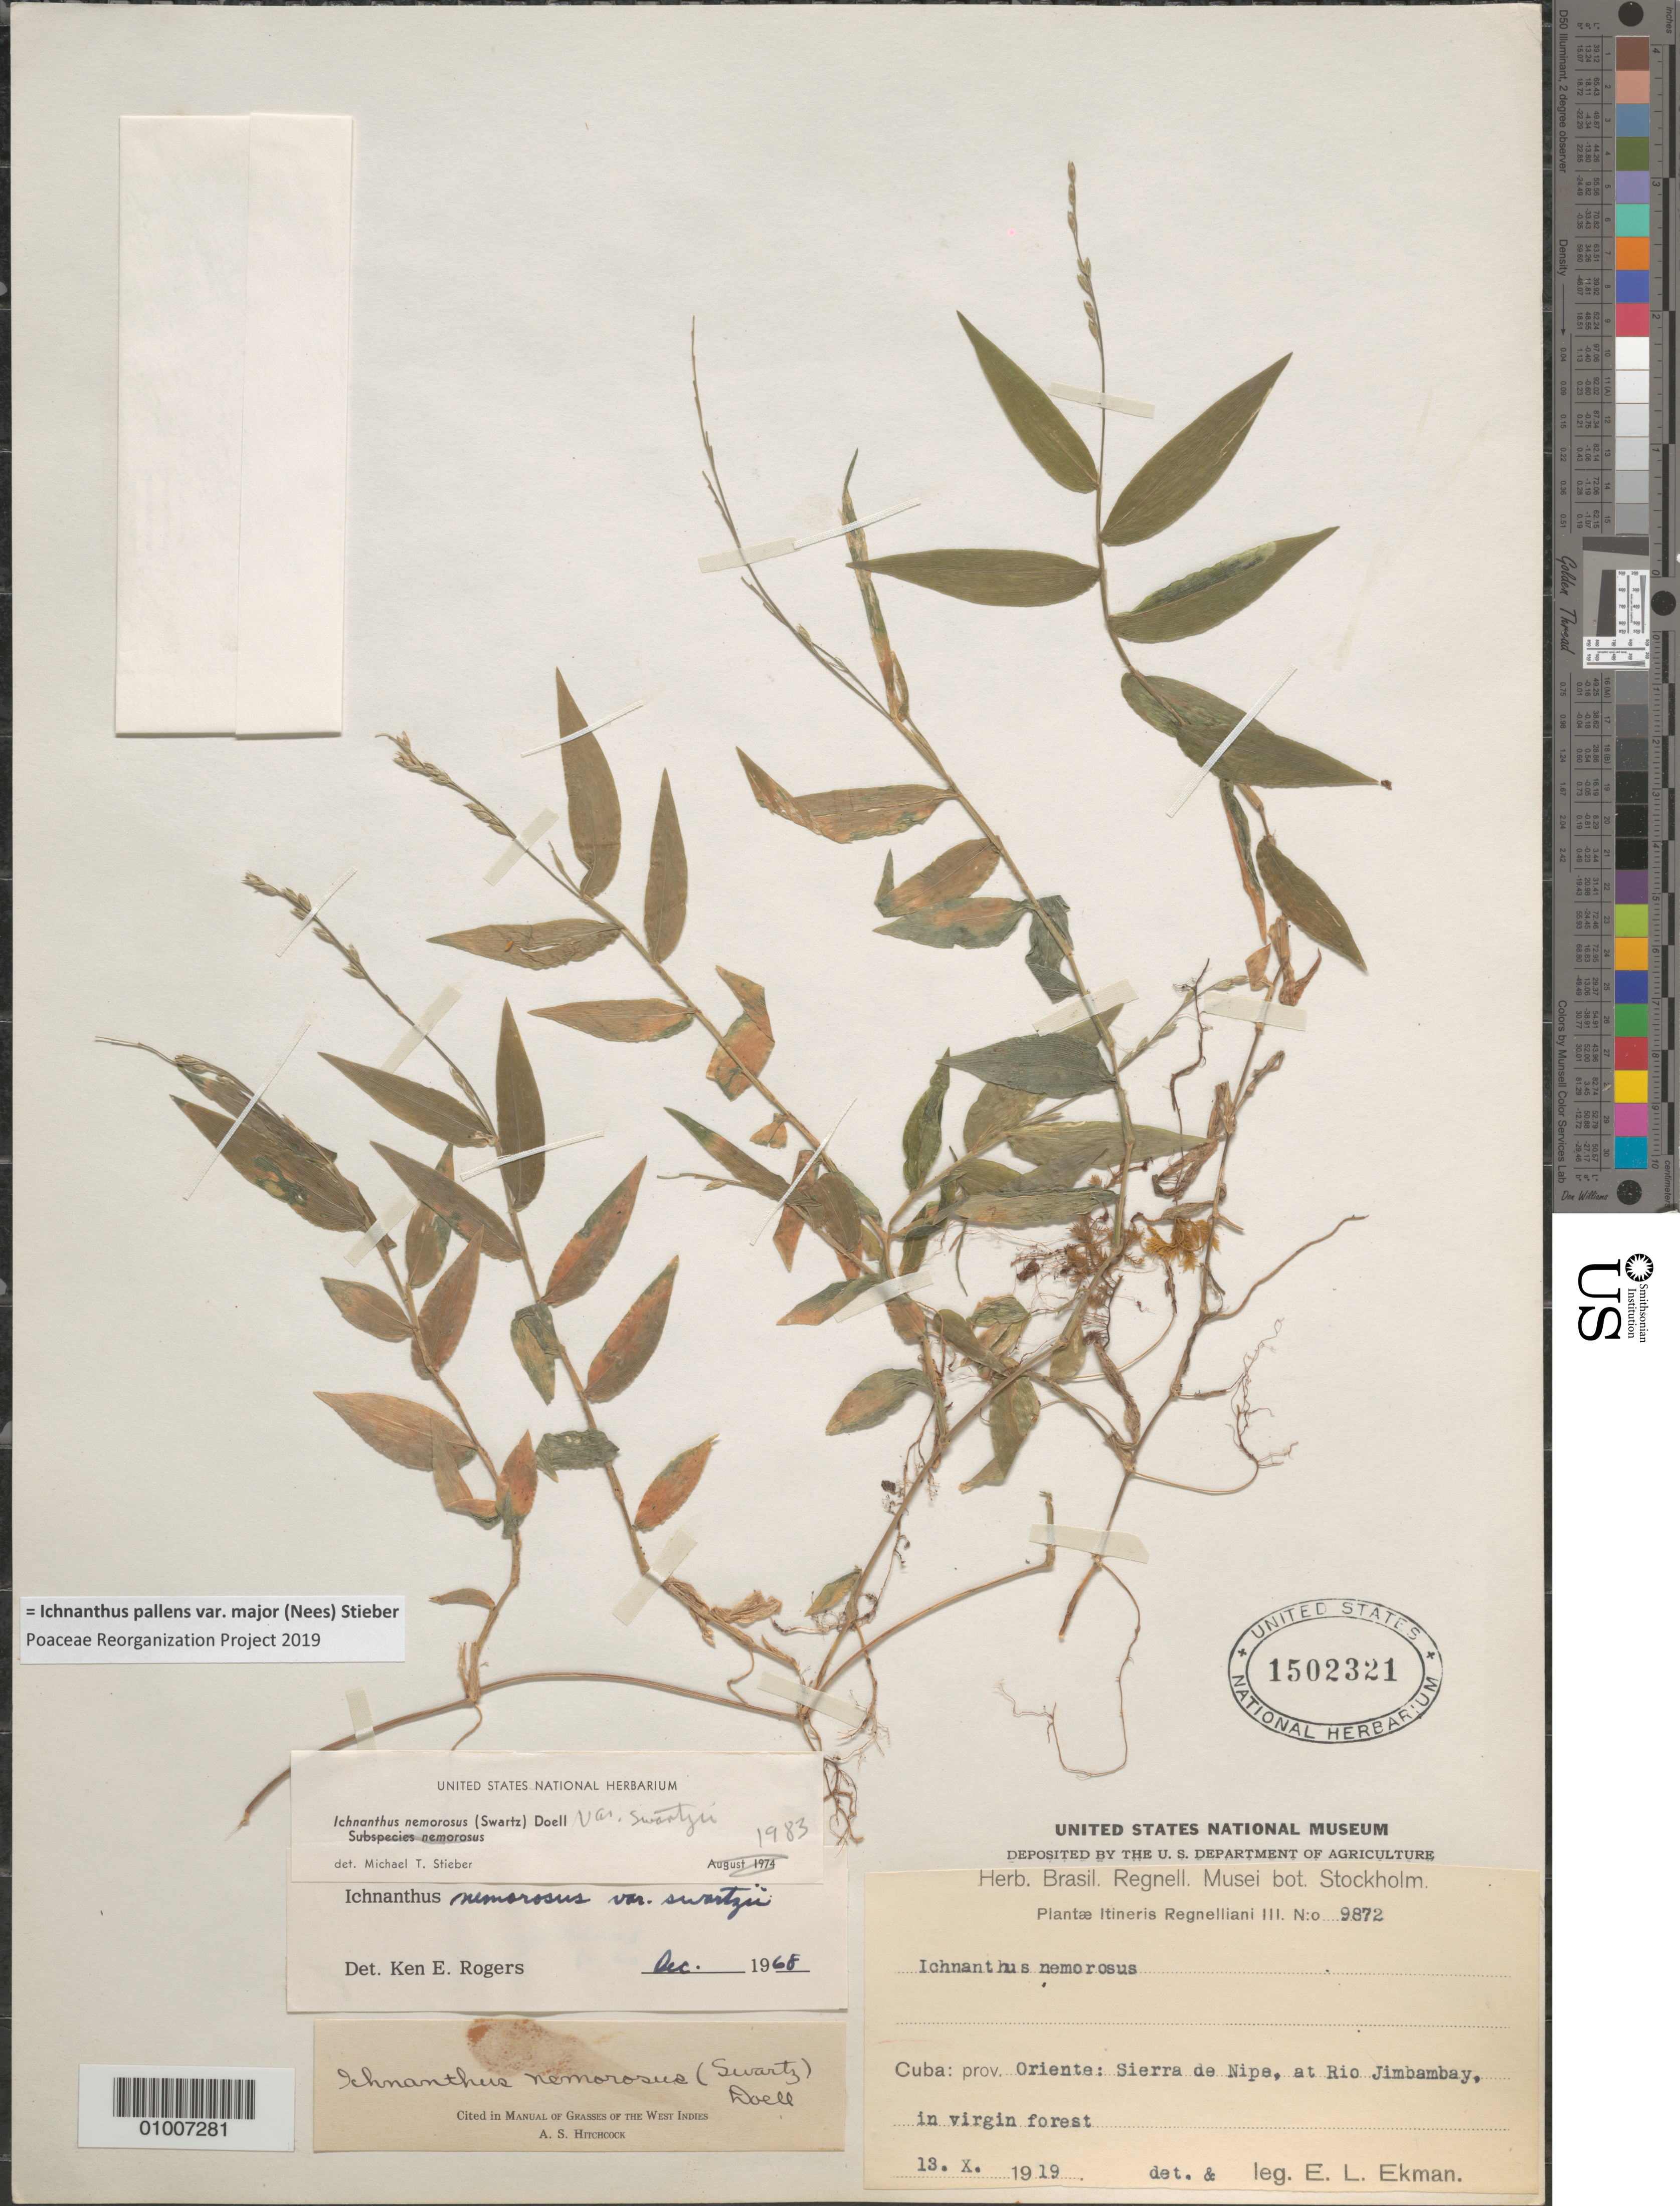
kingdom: Plantae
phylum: Tracheophyta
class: Liliopsida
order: Poales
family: Poaceae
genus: Ichnanthus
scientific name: Ichnanthus nemorosus var. swartzii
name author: K.E. Rogers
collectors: E. L. Ekman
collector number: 9872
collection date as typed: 13 Oct 1919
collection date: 1919-10-13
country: Cuba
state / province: Holguín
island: Cuba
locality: Oriente, Sierra de Nipe, Rio Jimbambay, virgin forest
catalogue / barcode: US 1502321